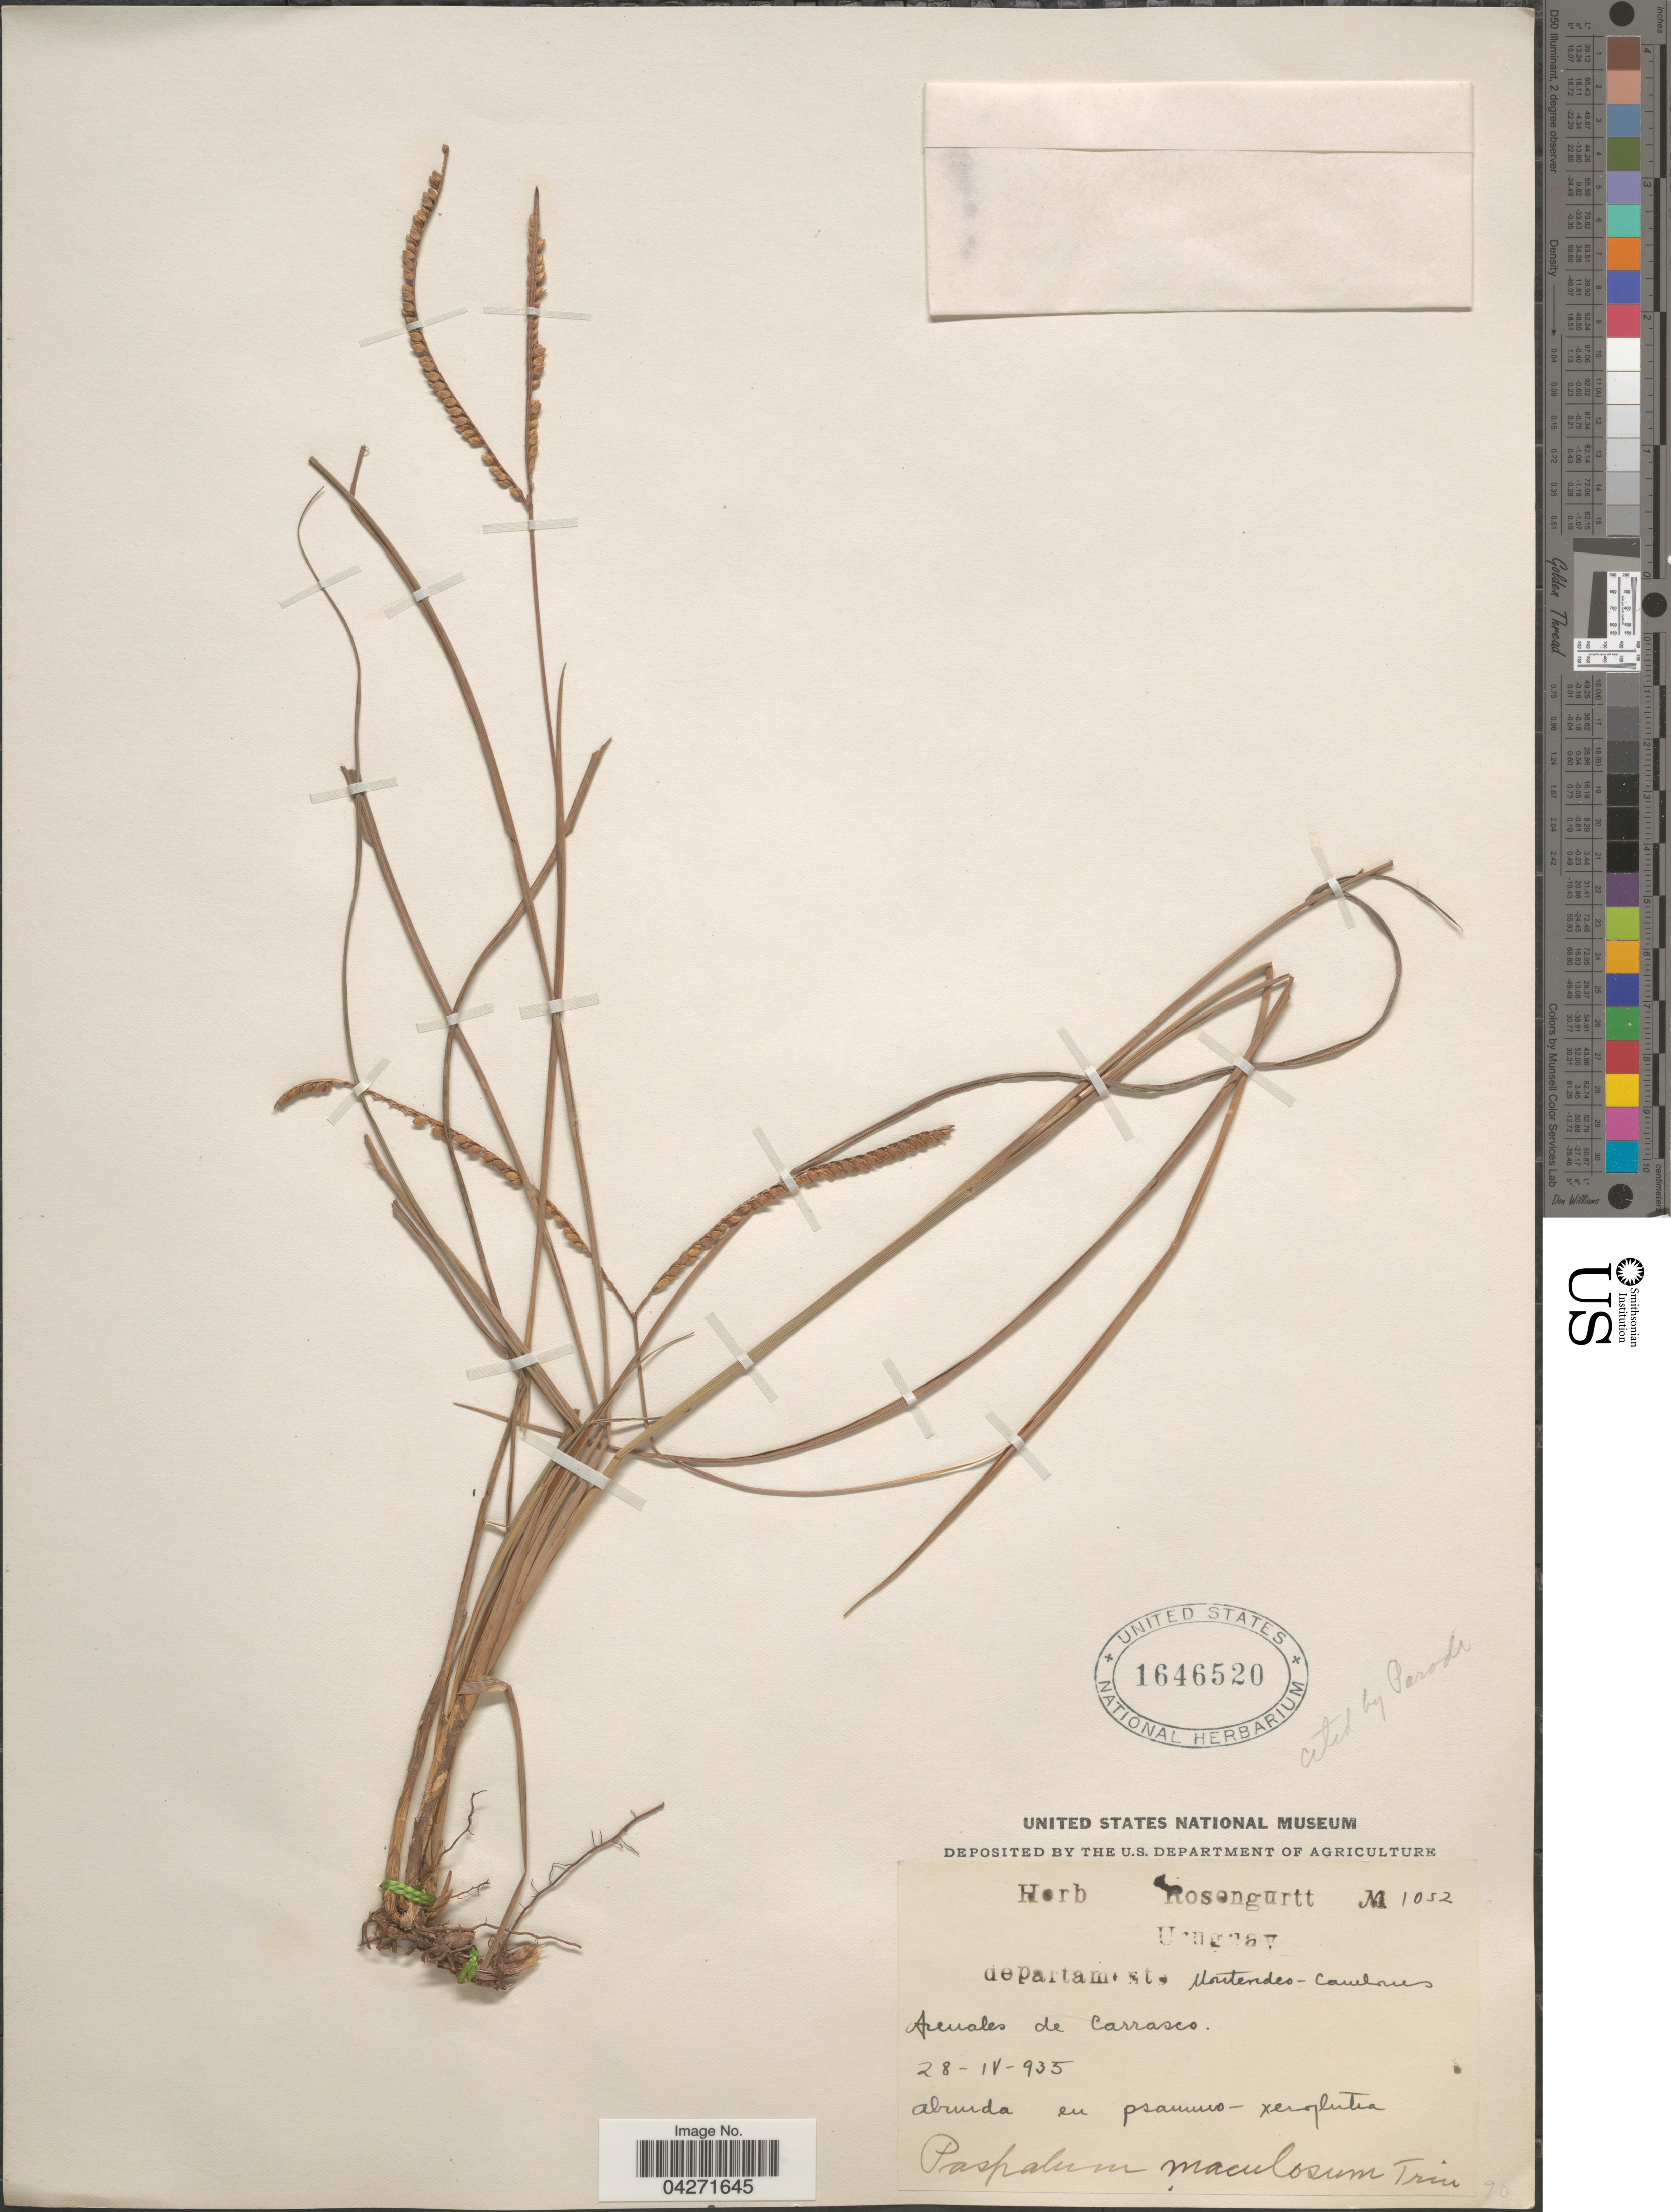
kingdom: Plantae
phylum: Tracheophyta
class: Liliopsida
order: Poales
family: Poaceae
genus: Paspalum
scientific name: Paspalum maculosum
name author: Trin.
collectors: ex herb. Rosengurtt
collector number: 1052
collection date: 1935-04-28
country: Uruguay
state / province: Montevideo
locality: Departamento Montevideo- Canelones. Arenales de Carrasco.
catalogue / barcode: US 1646520